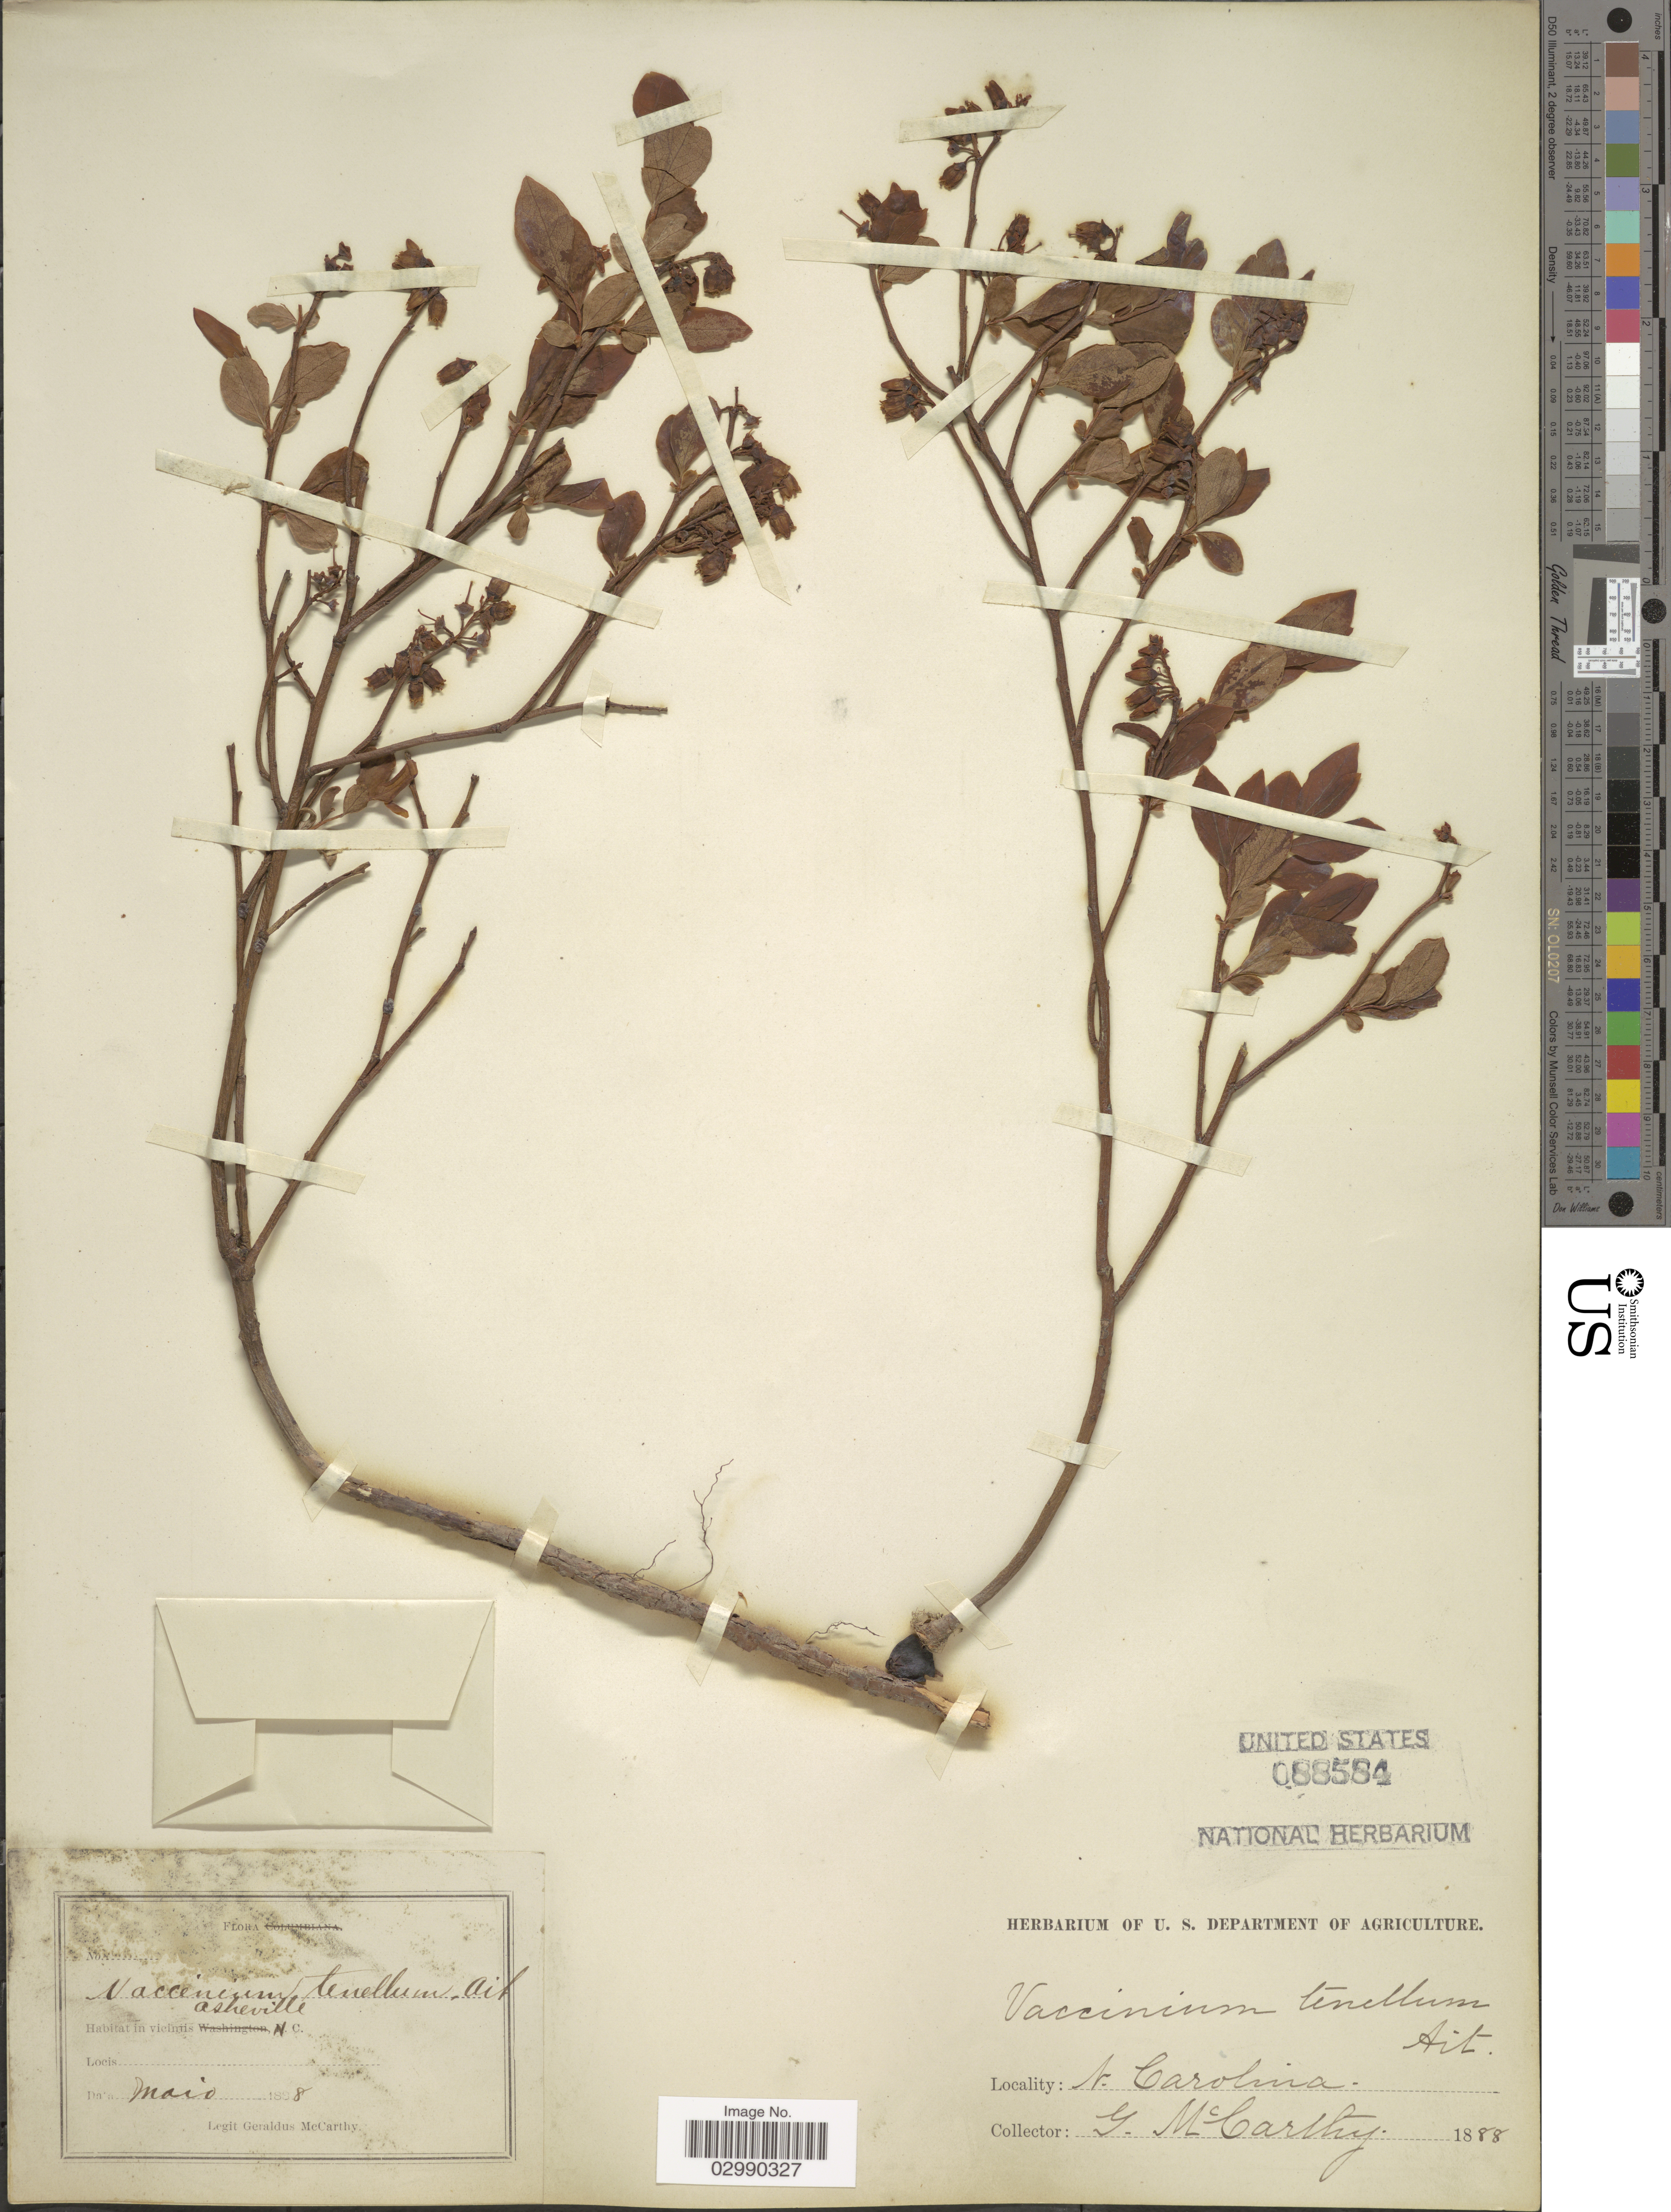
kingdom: Plantae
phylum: Tracheophyta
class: Magnoliopsida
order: Ericales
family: Ericaceae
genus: Vaccinium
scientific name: Vaccinium vacillans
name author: Kalm ex Torr.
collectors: M. McCarthy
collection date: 1888-05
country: United States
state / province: North Carolina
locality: In viciniis N.C.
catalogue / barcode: US 88584